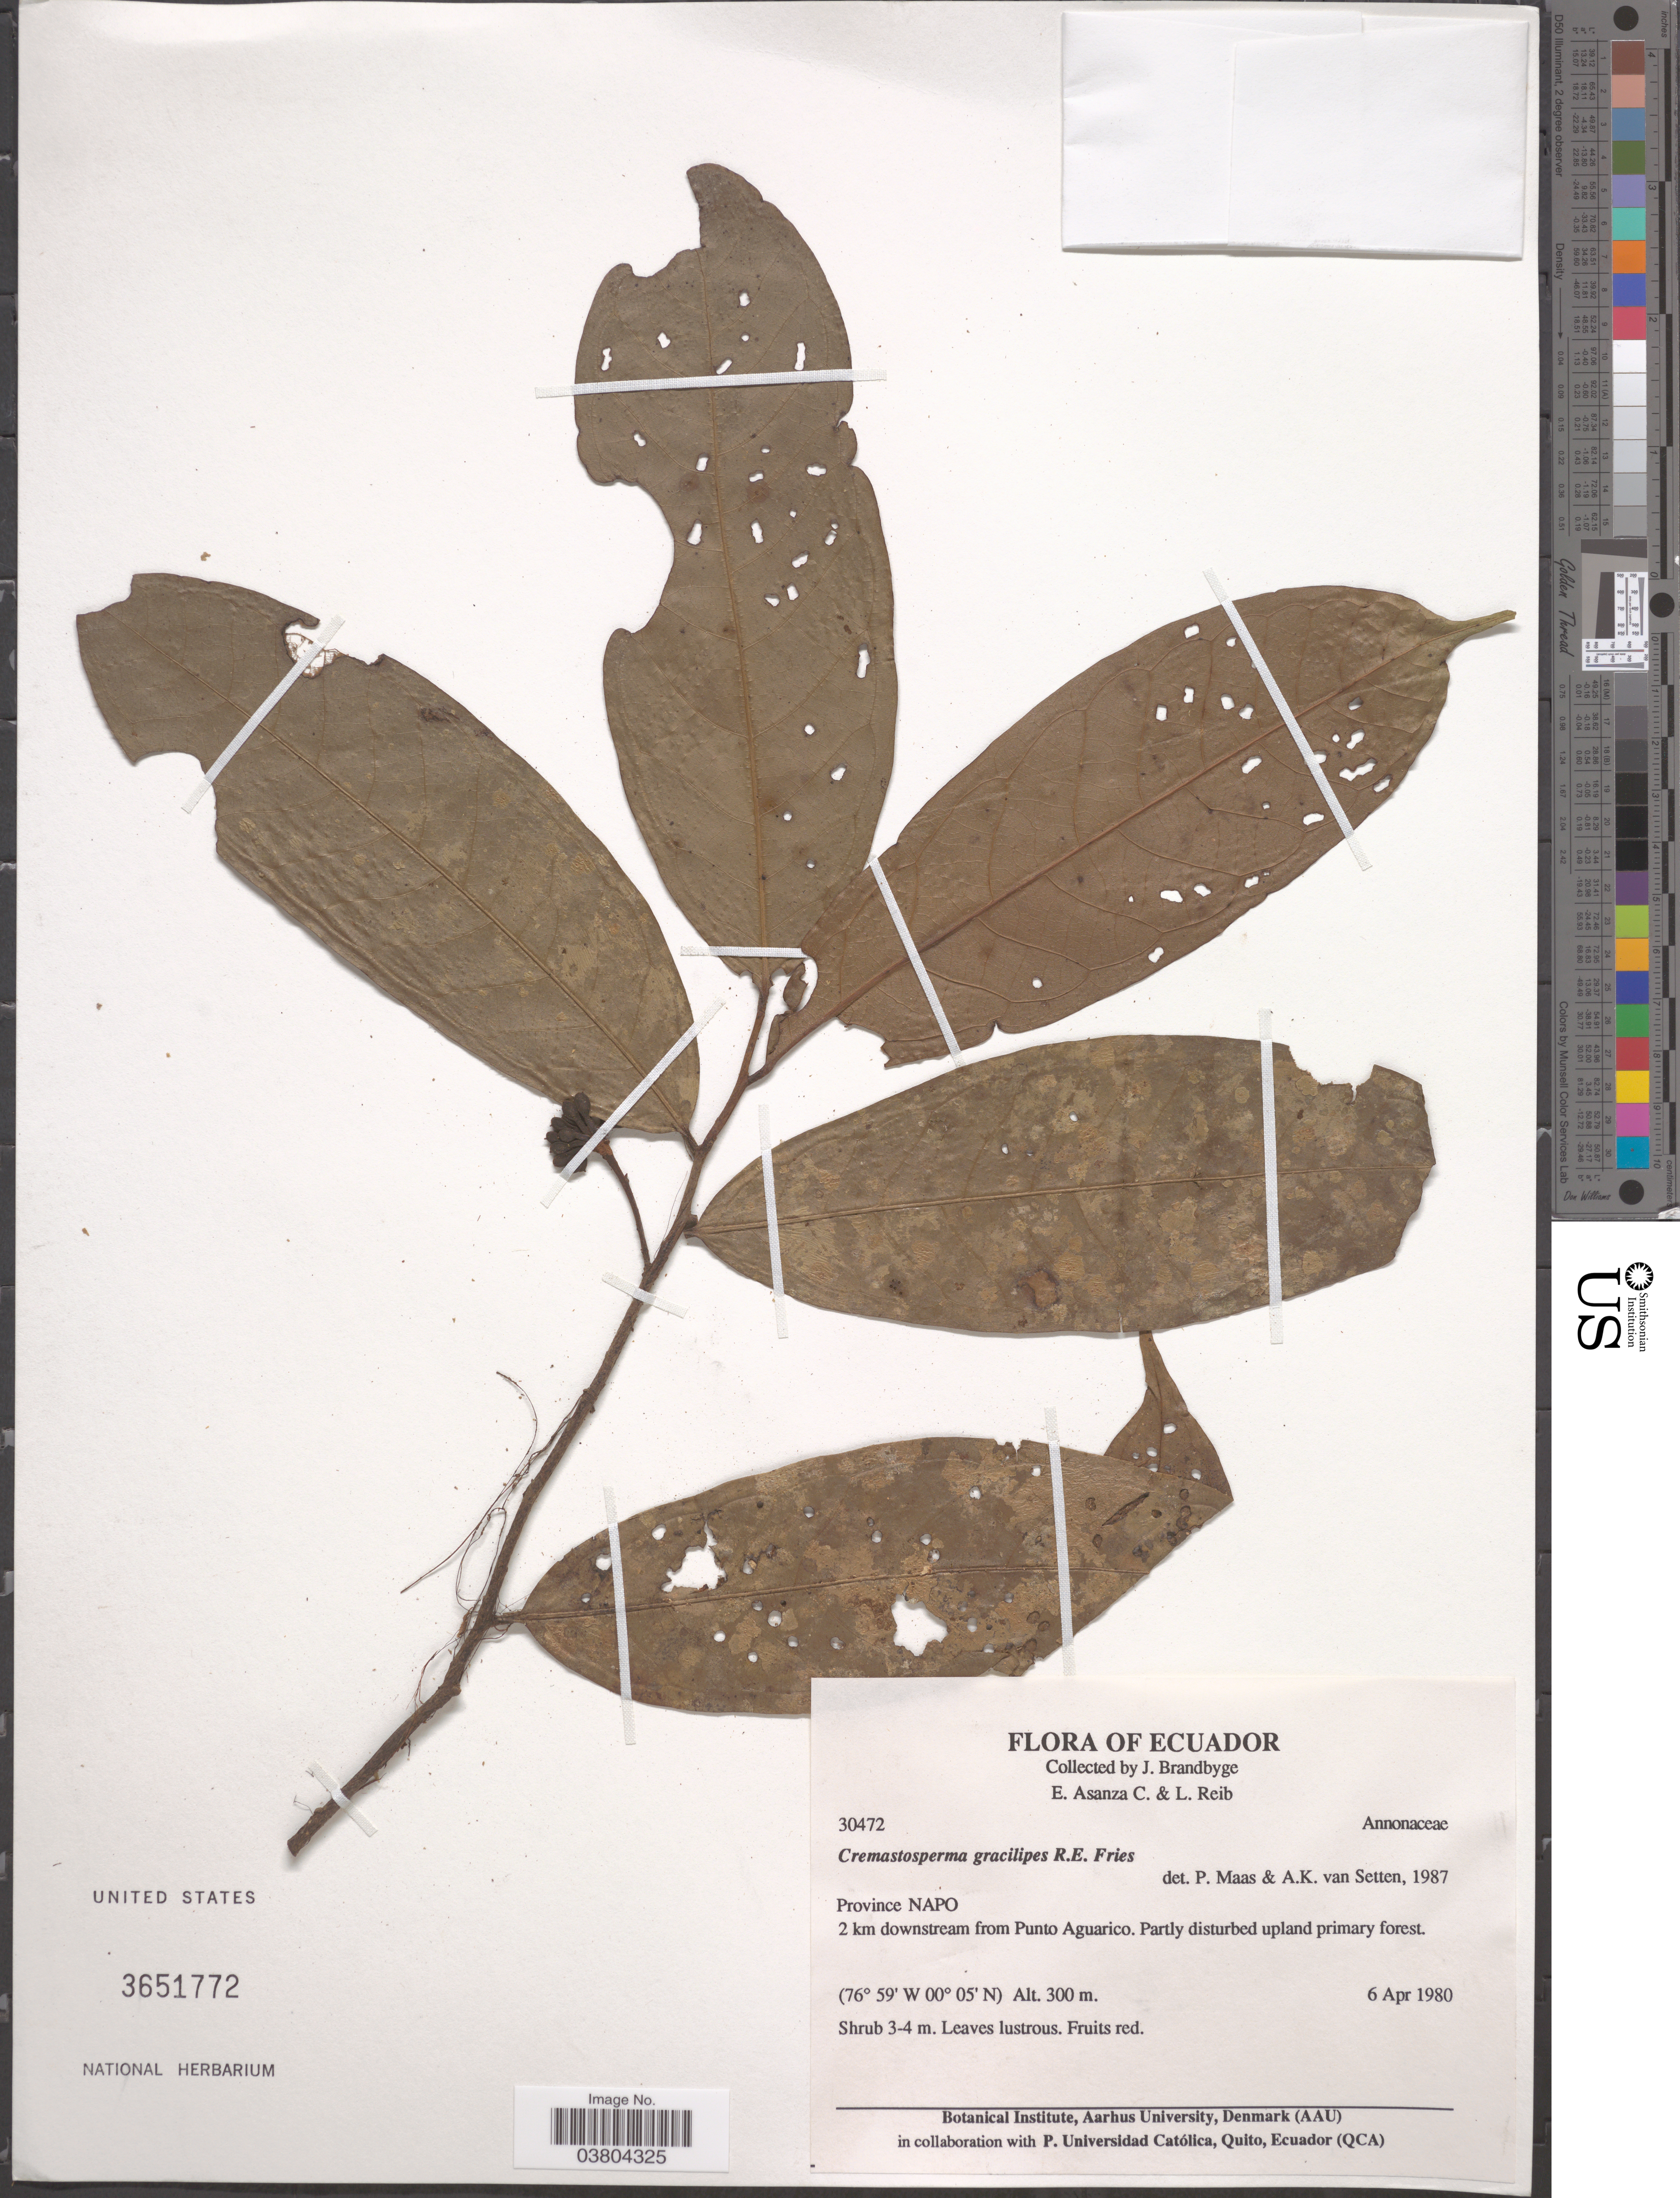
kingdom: Plantae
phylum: Tracheophyta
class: Magnoliopsida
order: Magnoliales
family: Annonaceae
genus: Cremastosperma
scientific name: Cremastosperma gracilipes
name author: R.E. Fr.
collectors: J. Brandbyge, E. Asanza C. & L. Reib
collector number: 30472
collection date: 1980-04-06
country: Ecuador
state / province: Napo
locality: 2 km downstream from Punto Aguarico.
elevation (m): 300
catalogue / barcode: US 3651772